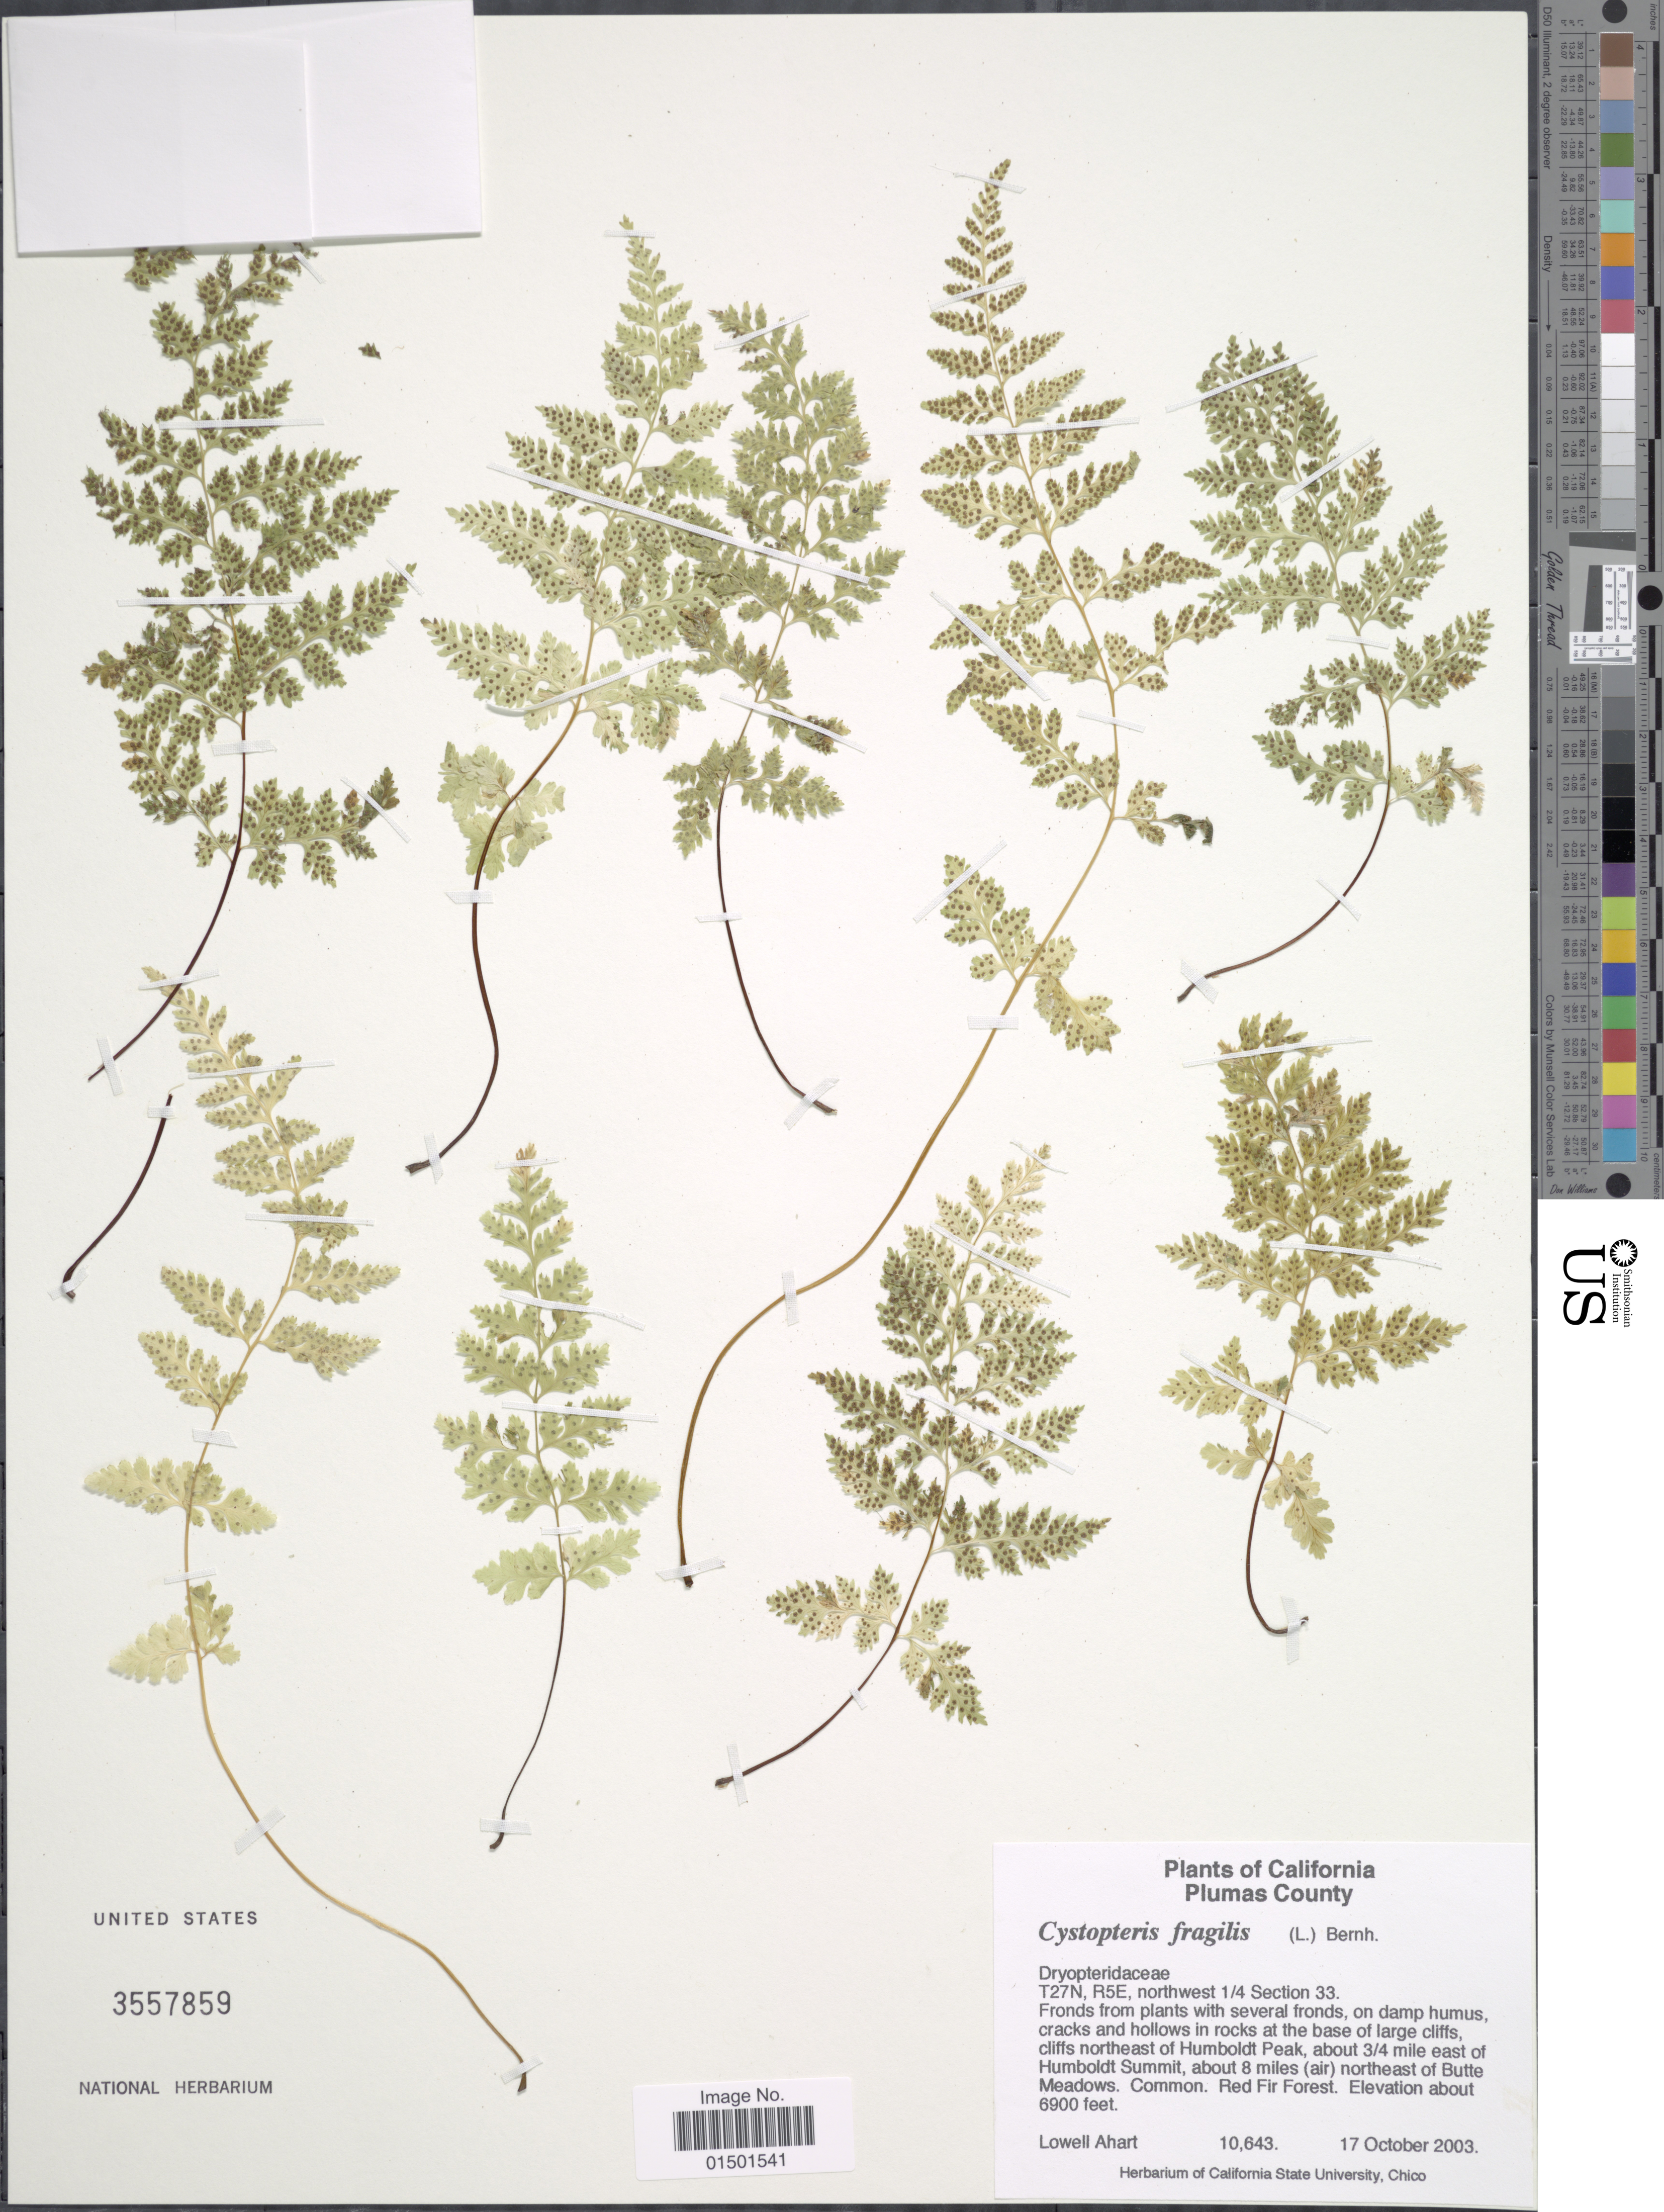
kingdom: Plantae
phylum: Tracheophyta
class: Polypodiopsida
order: Polypodiales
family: Cystopteridaceae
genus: Cystopteris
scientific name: Cystopteris fragilis var. fragilis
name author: (L.) Bernh.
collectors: L. Ahart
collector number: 10643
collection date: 2003-10-17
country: United States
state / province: California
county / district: Plumas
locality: Plumas County. T27N, R5E, northwest Section 33. cliffs northeast of Humboldt Peak, about 3/4 mile east of Humboldt Summit, about 8 miles (air) northeast of Butte Meadows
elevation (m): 2103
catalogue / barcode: US 3557859